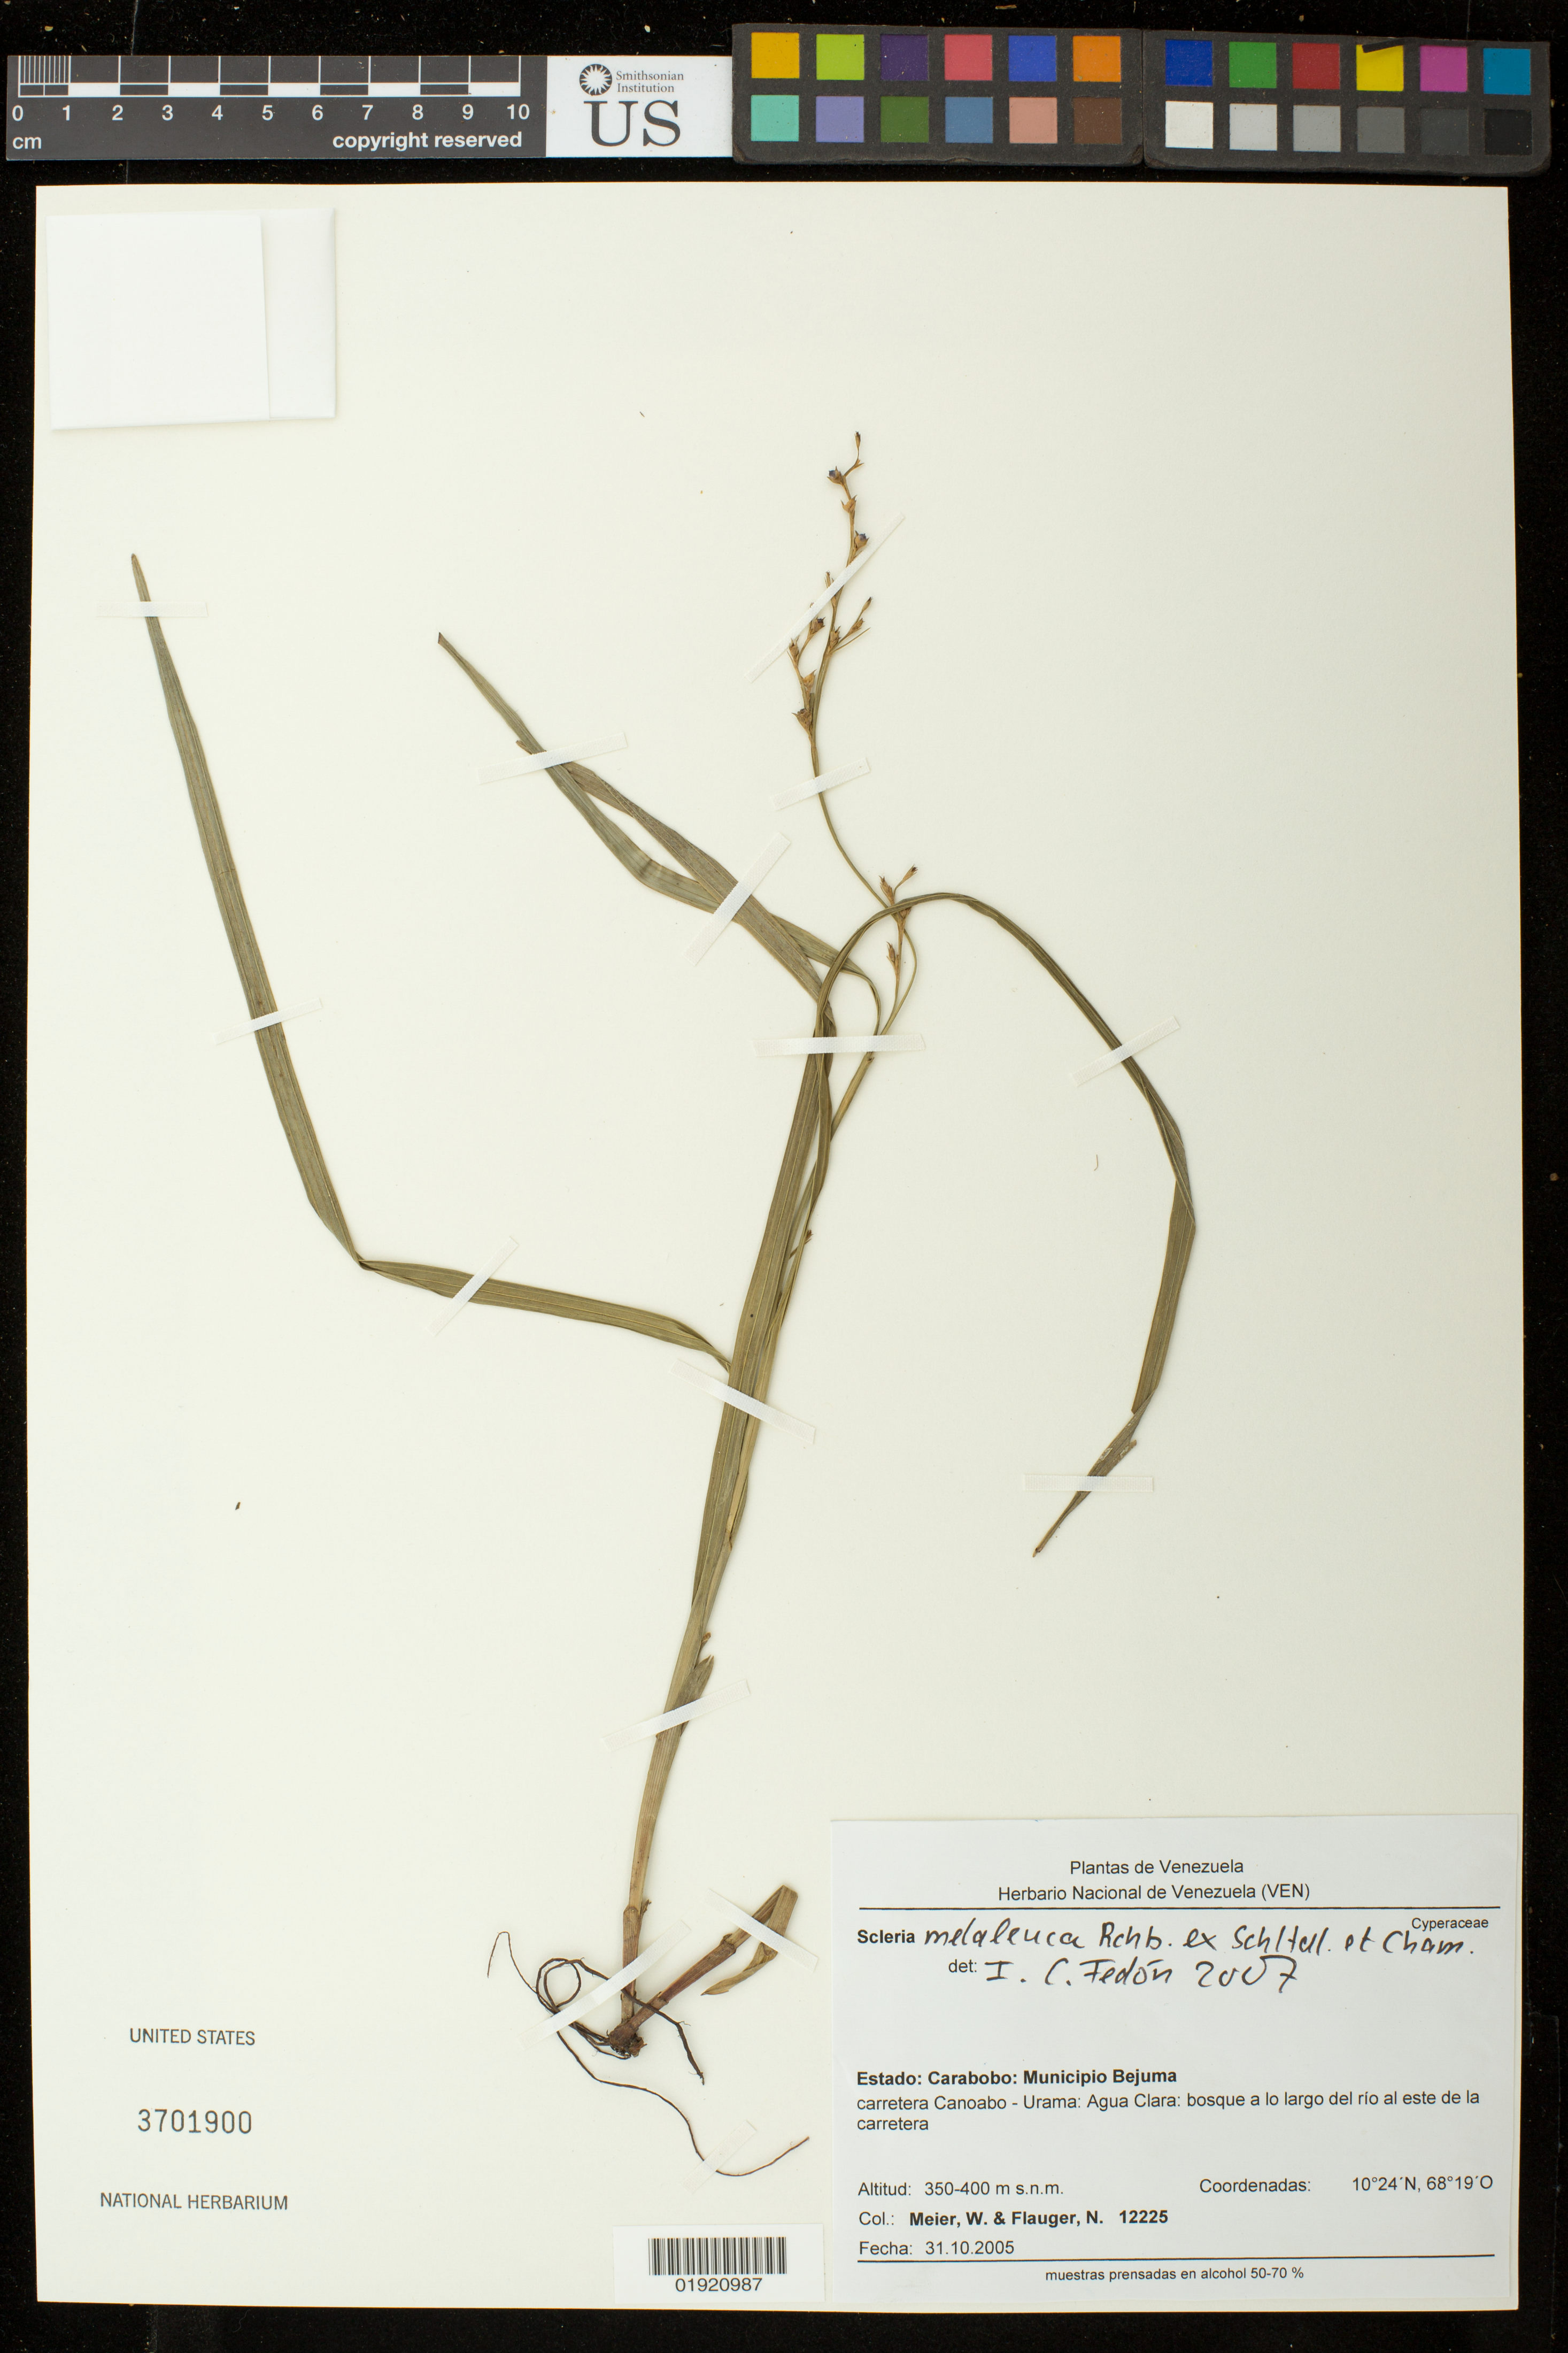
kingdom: Plantae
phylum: Tracheophyta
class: Liliopsida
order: Poales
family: Cyperaceae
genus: Scleria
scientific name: Scleria gaertneri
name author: Raddi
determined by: Strong, M. T., (US), Smithsonian Institution - National Museum of Natural History (UNITED STATES)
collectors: W. Meier & N. Flauger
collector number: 12225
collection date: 2005-10-31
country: Venezuela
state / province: Carabobo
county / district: Bejuma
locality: Estado: Carabobo: Municipio Bejuma. carretera Canoabo - Urama: Agua Clara.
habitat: Bosque a lo largo del rio al este de la carretera.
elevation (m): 350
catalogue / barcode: US 3701900